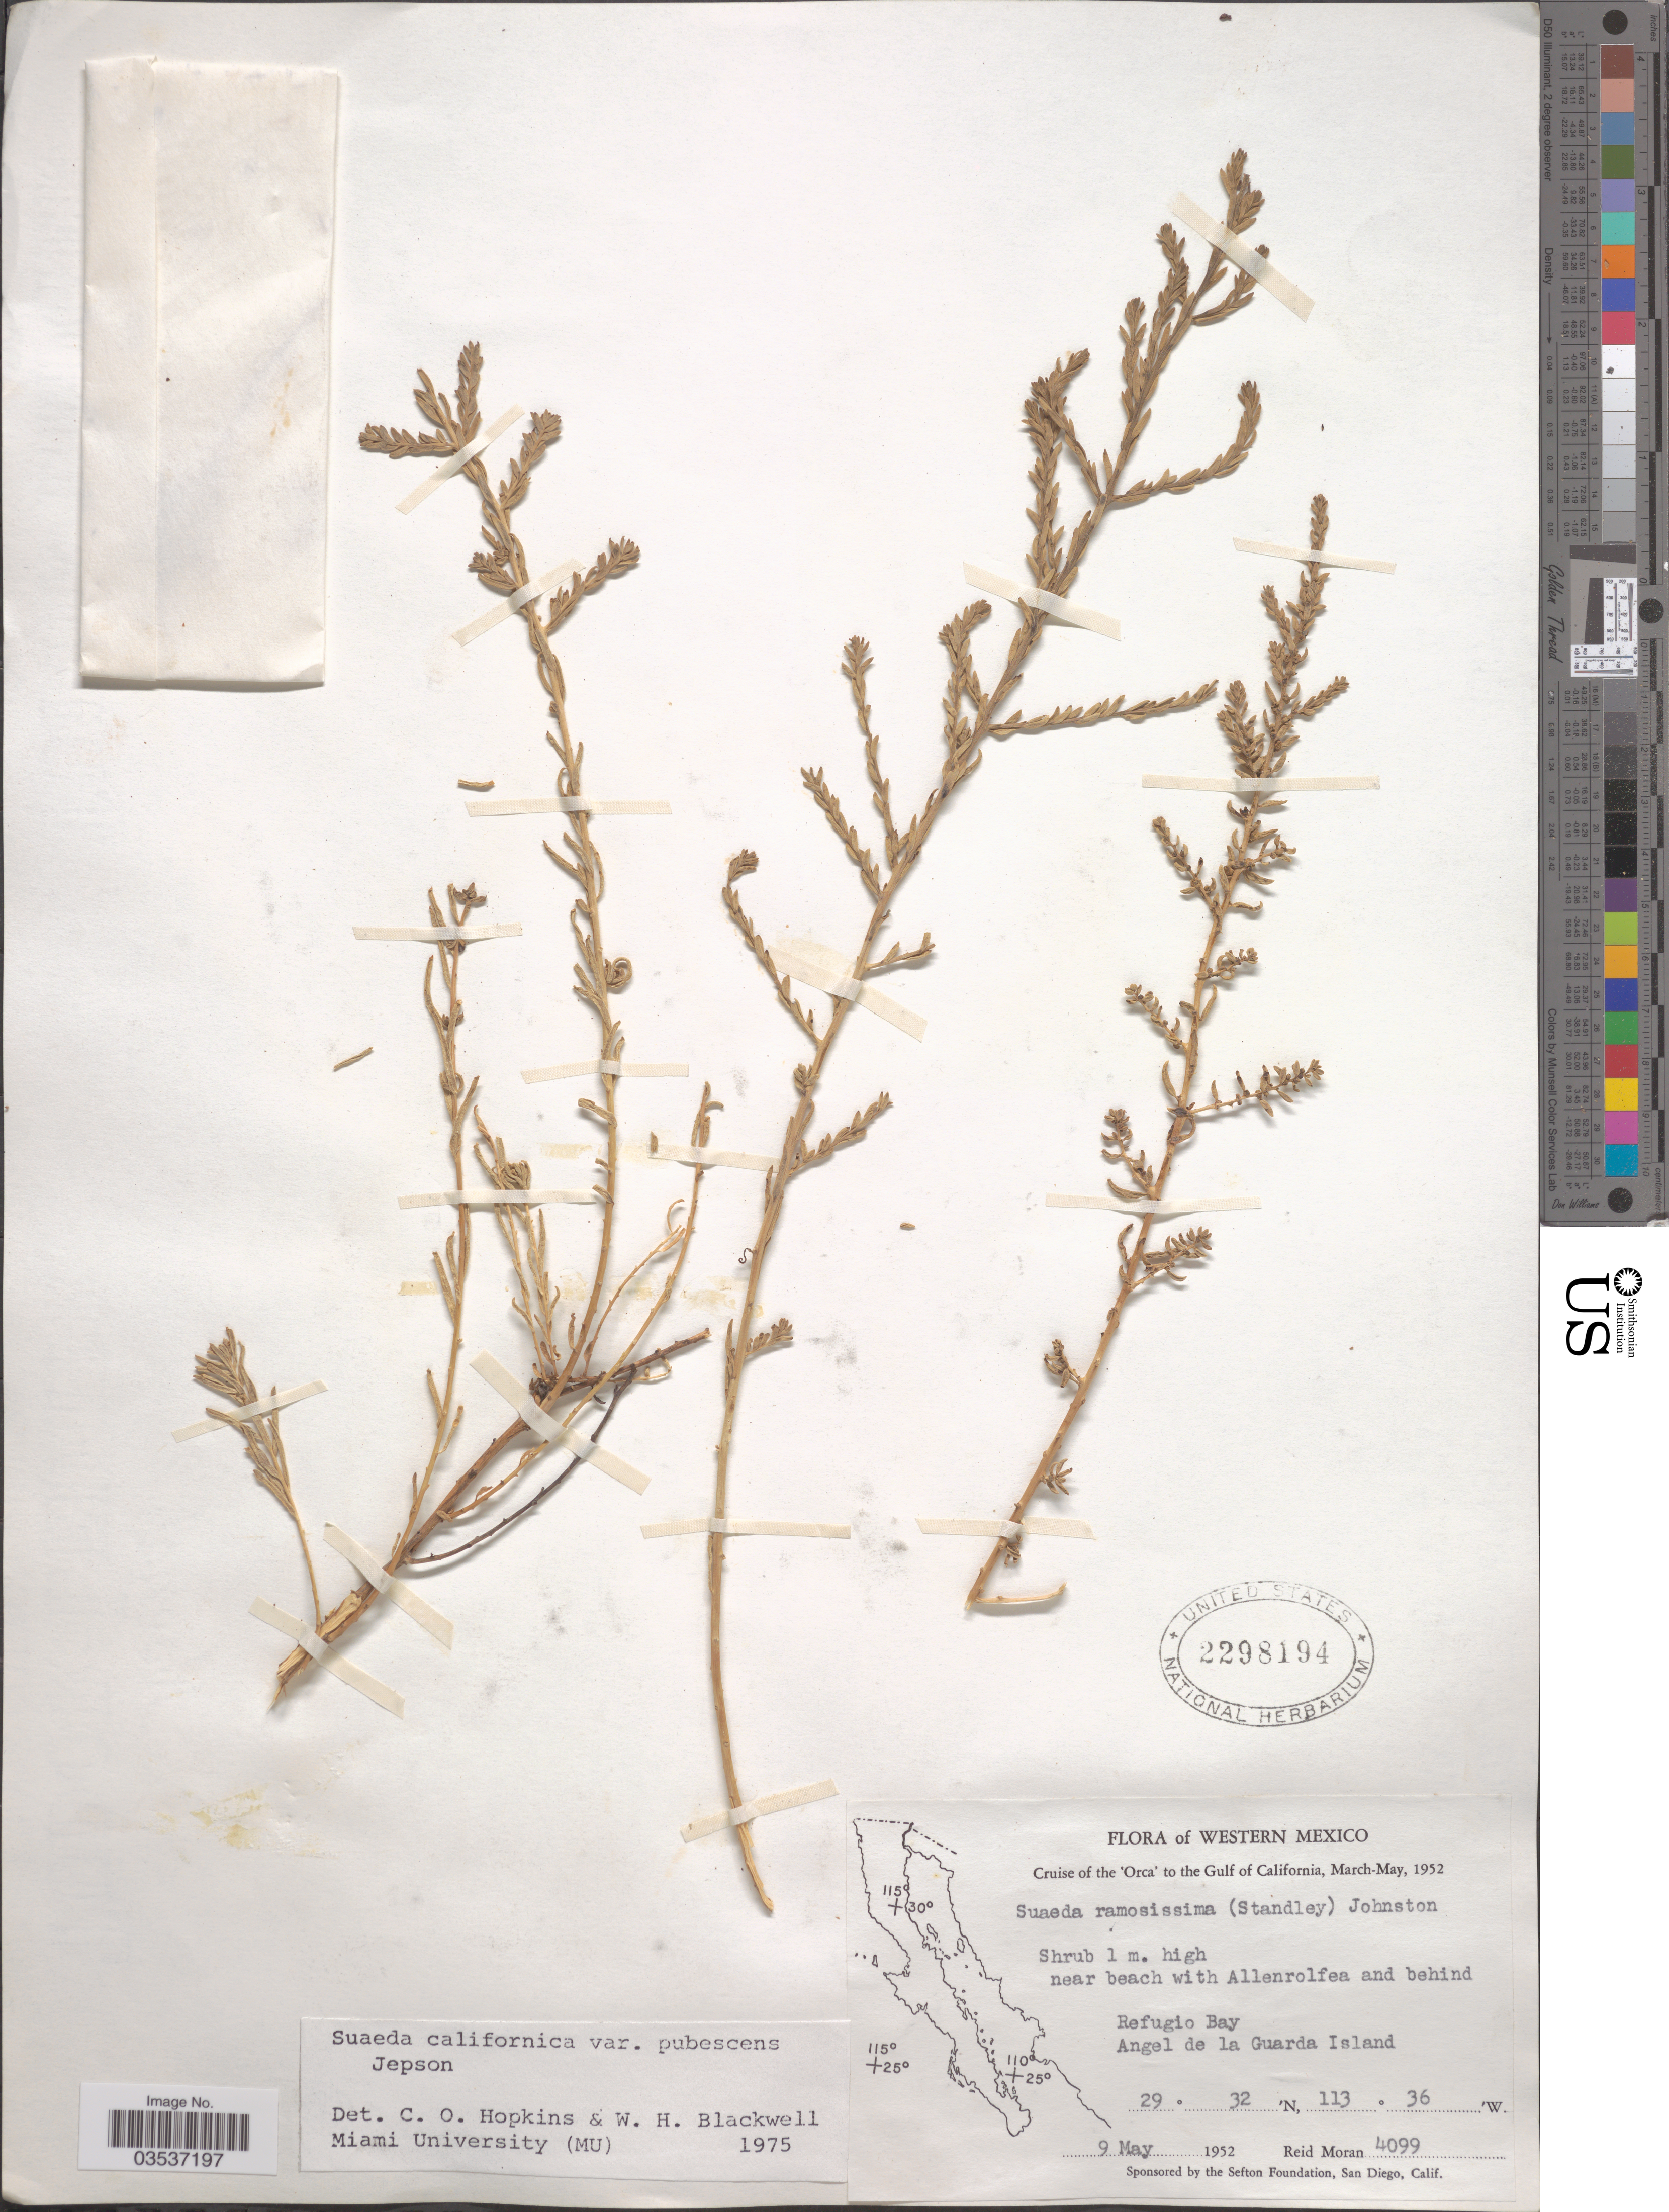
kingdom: Plantae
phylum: Tracheophyta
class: Magnoliopsida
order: Caryophyllales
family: Amaranthaceae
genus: Suaeda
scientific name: Suaeda californica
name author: S. Watson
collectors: R. Moran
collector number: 4099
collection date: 1952-05-09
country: Mexico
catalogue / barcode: US 2298194